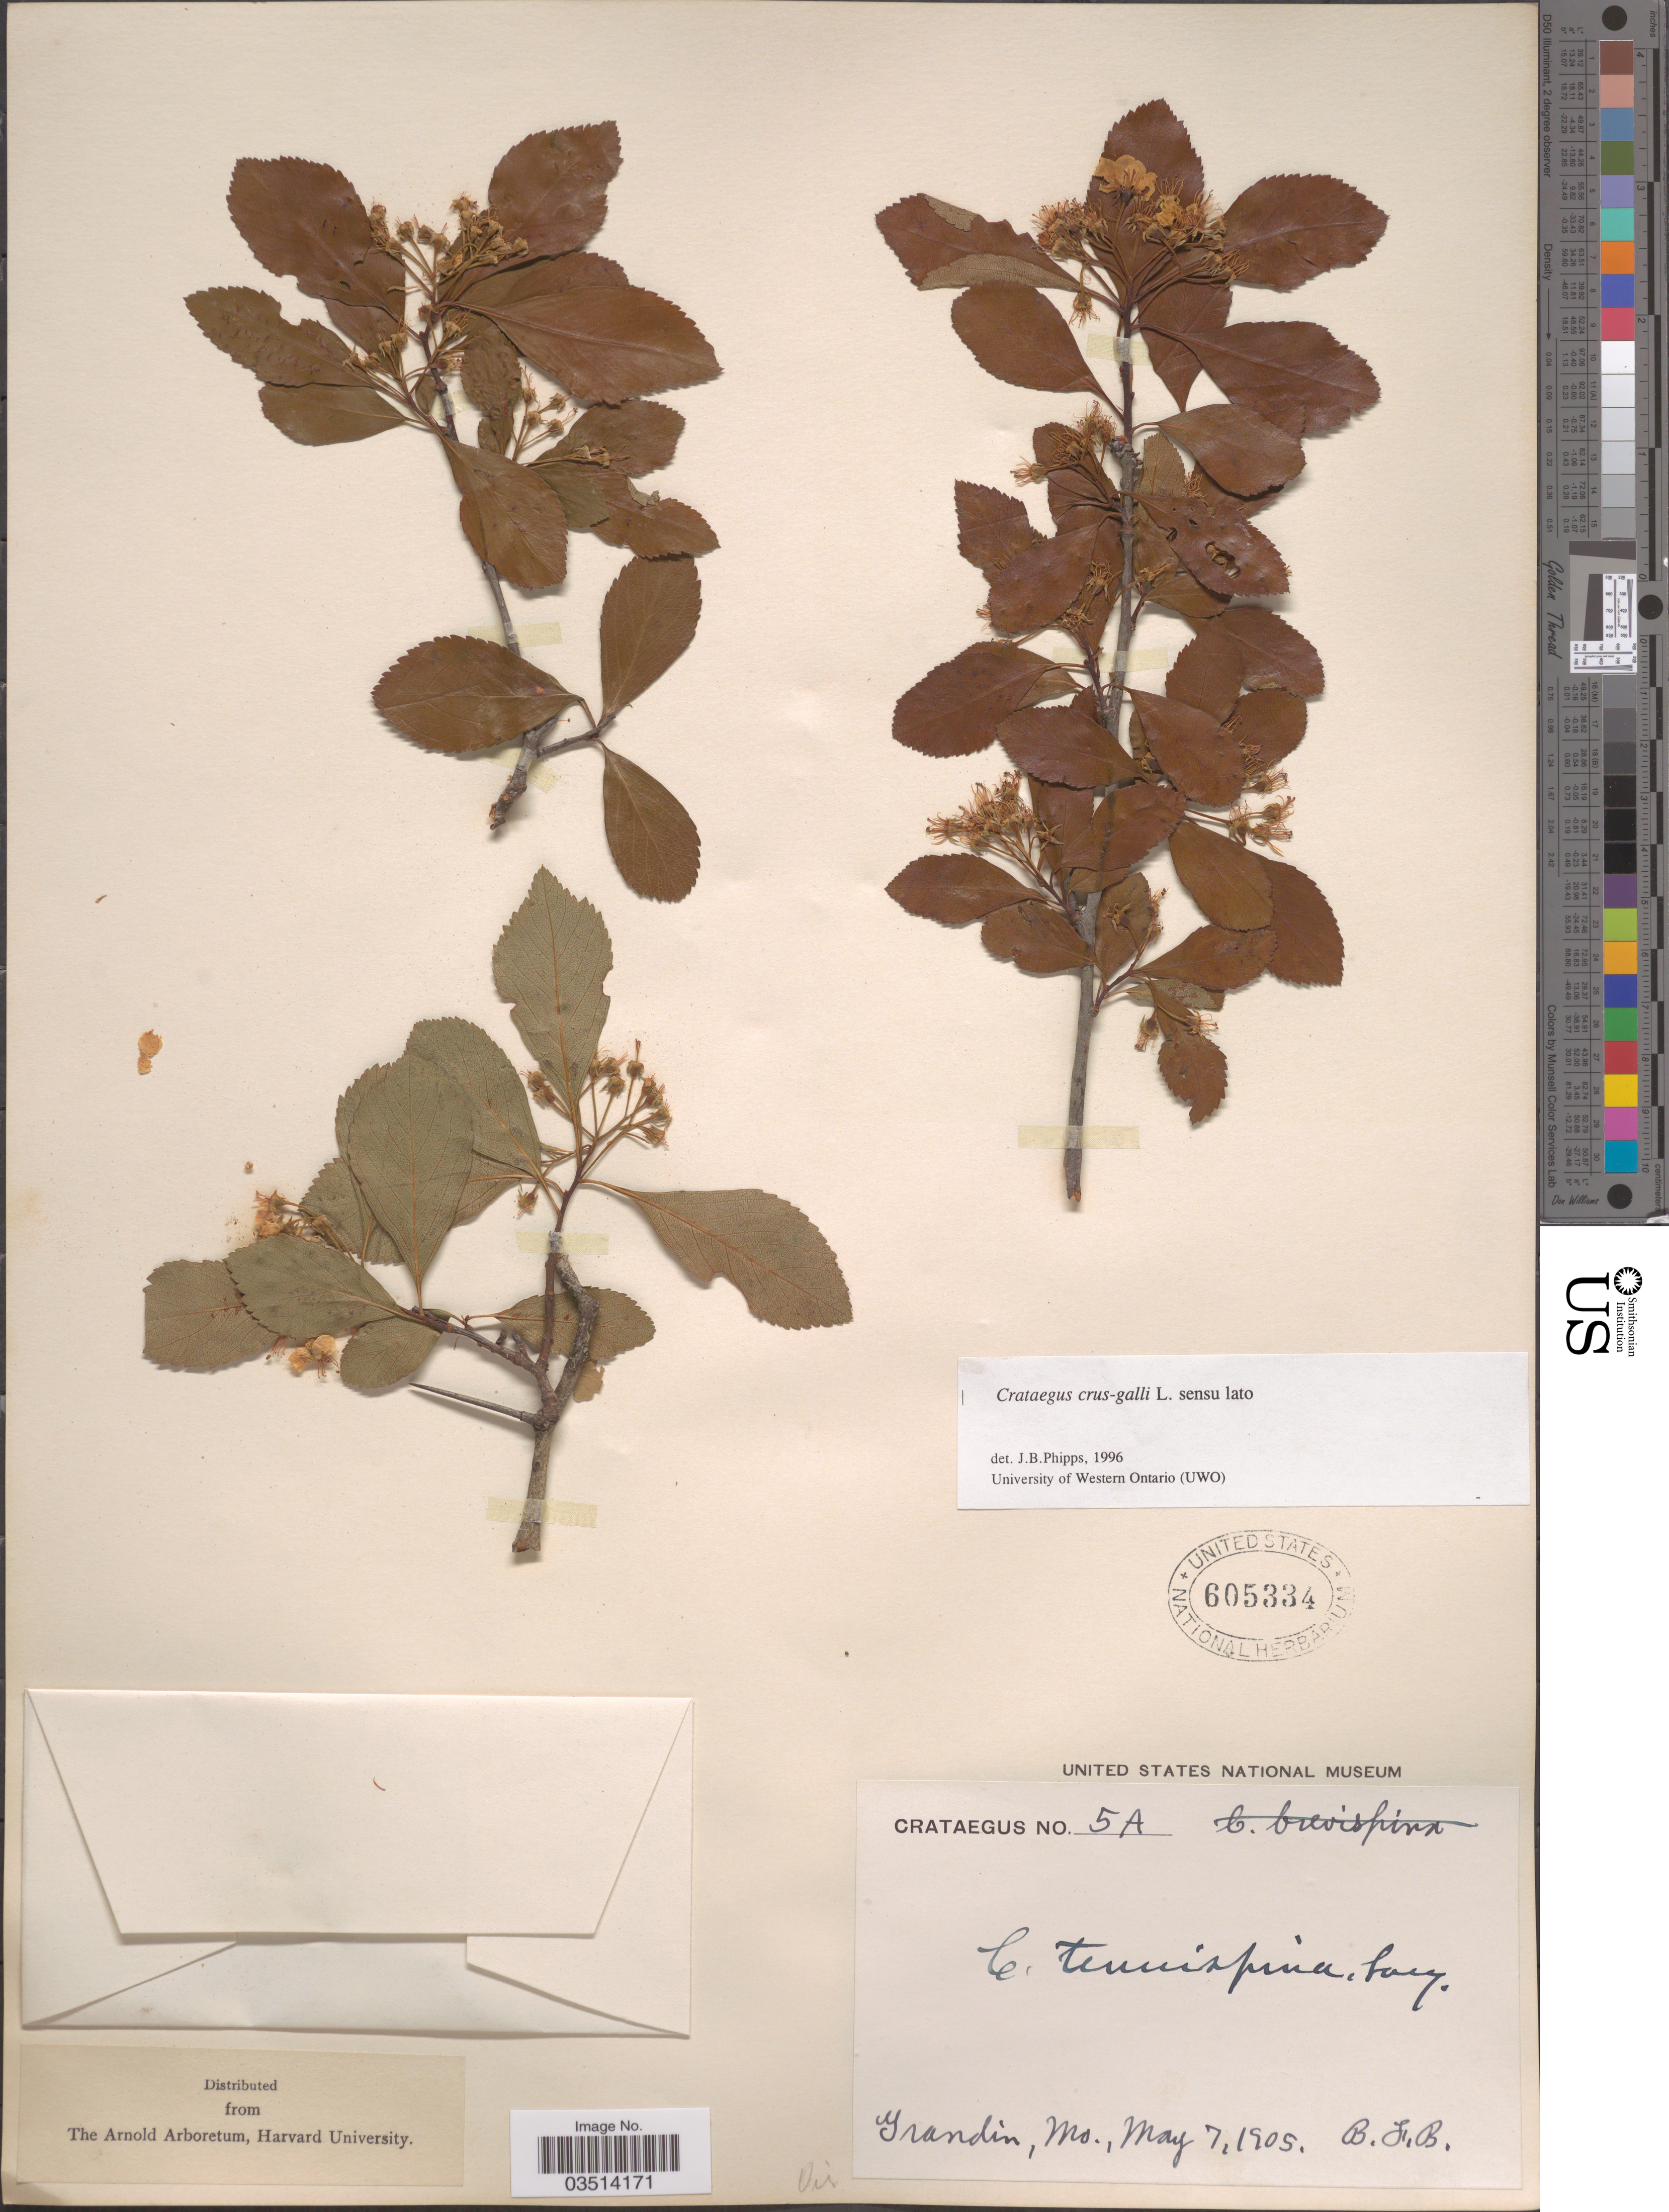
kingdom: Plantae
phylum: Tracheophyta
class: Magnoliopsida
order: Rosales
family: Rosaceae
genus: Crataegus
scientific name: Crataegus crus-galli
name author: L.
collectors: B. F. B.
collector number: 5A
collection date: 1905-05-07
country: United States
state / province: Missouri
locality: Grandin.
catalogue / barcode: US 605334